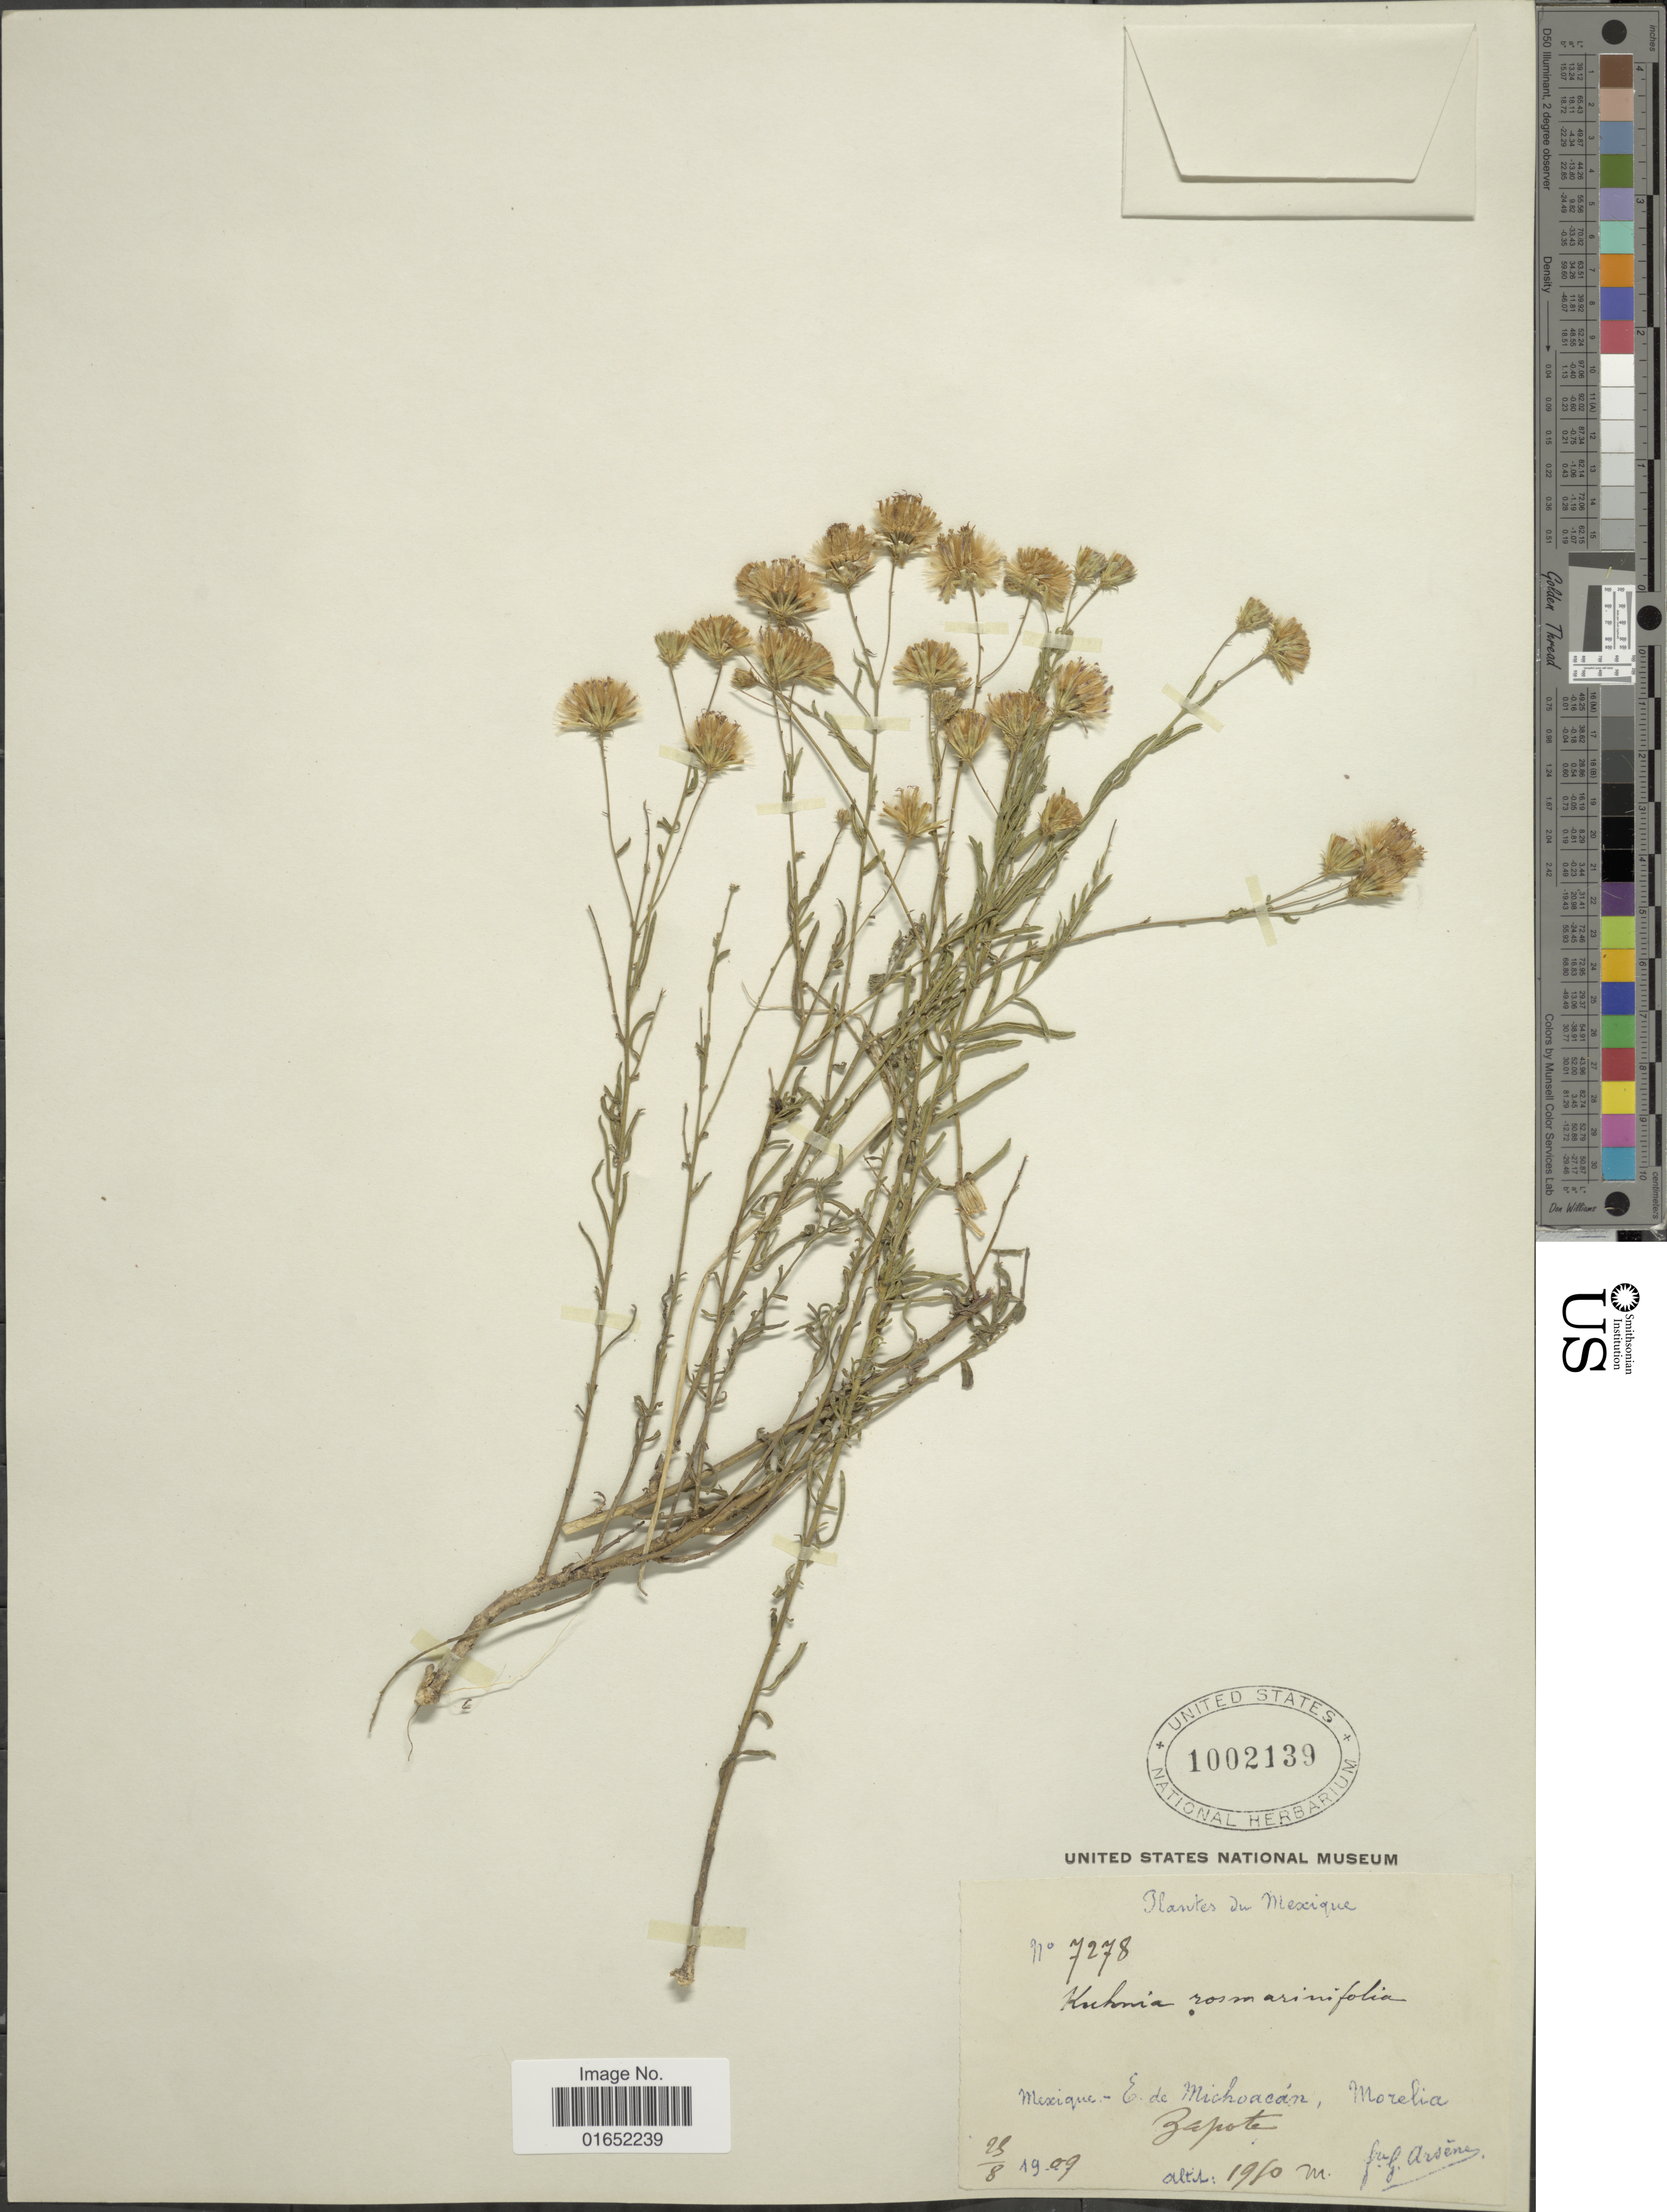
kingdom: Plantae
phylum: Tracheophyta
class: Magnoliopsida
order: Asterales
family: Asteraceae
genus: Brickellia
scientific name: Brickellia rosmarinifolia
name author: (Vent.) W.A. Weber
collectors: Bro. G. Arsène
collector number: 7278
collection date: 1909-08-29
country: Mexico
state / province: Michoacán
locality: Morelia, Zapote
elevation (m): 1950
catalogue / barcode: US 1002139